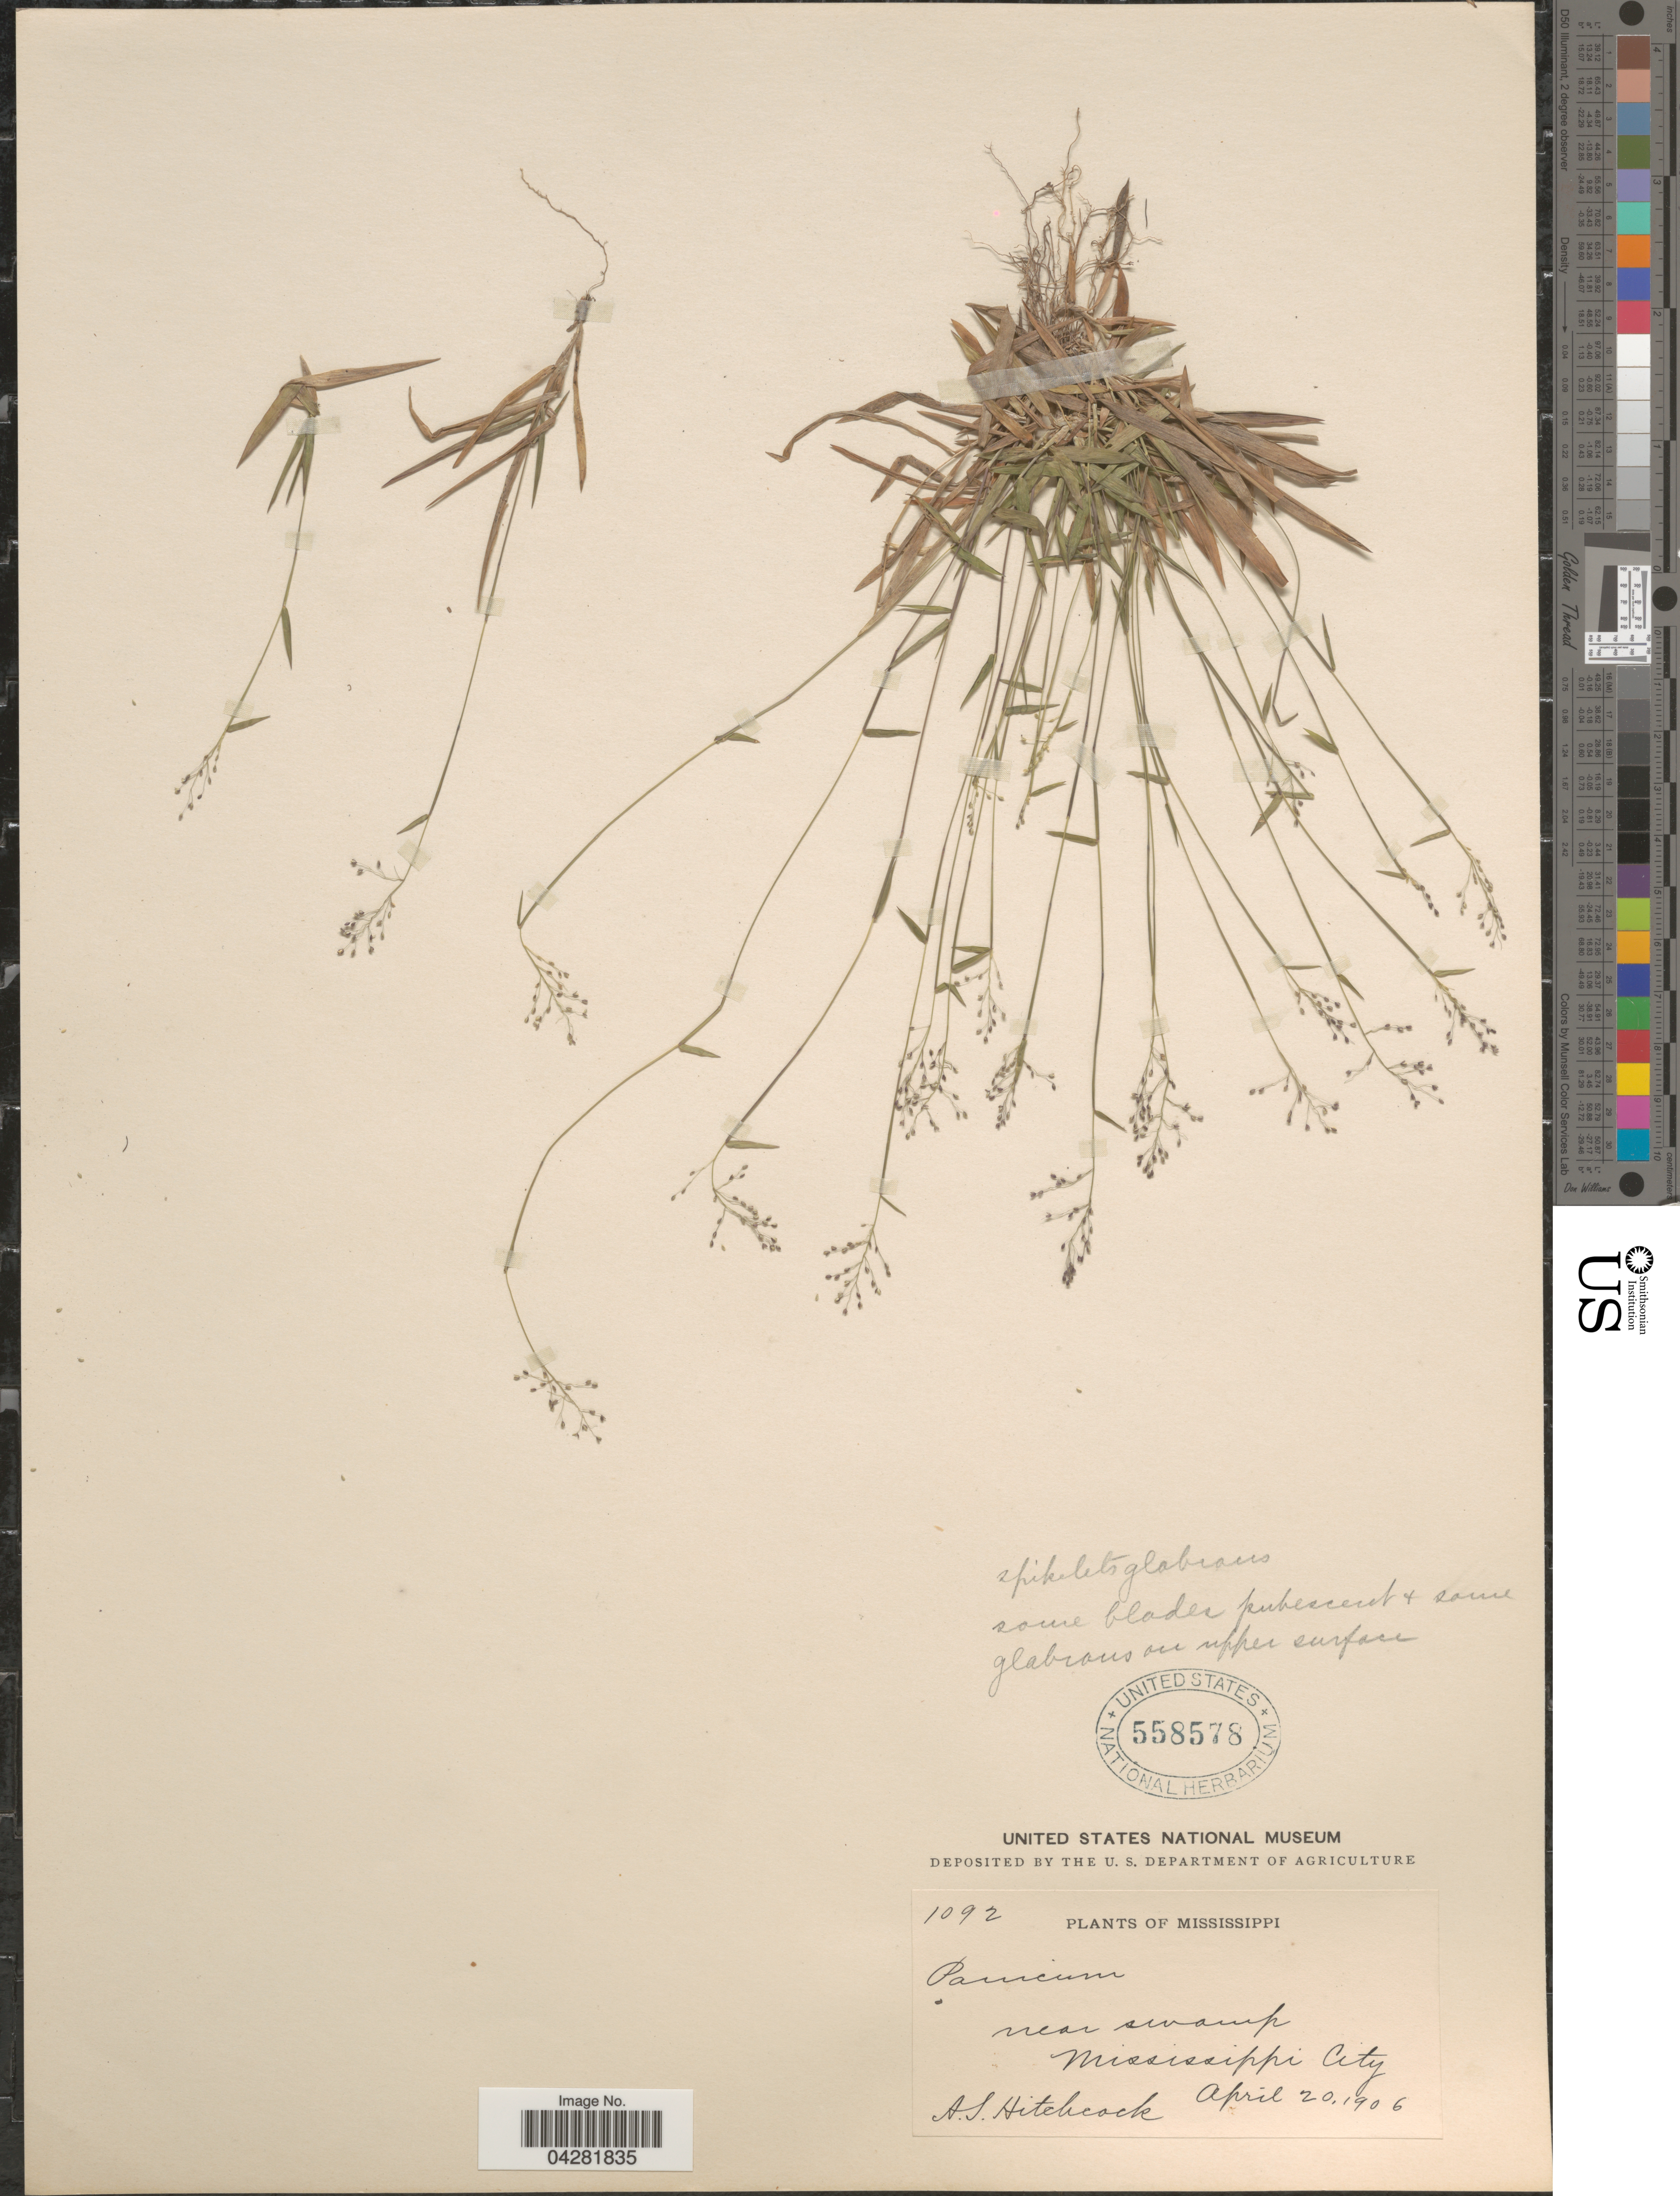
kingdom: Plantae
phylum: Tracheophyta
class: Liliopsida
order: Poales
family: Poaceae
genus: Dichanthelium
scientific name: Dichanthelium ensifolium var. ensifolium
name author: (Baldwin ex Elliot) Gould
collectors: A. S. Hitchcock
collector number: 1092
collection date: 1906-04-20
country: United States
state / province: Mississippi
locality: Near swamp Mississippi City.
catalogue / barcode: US 558578